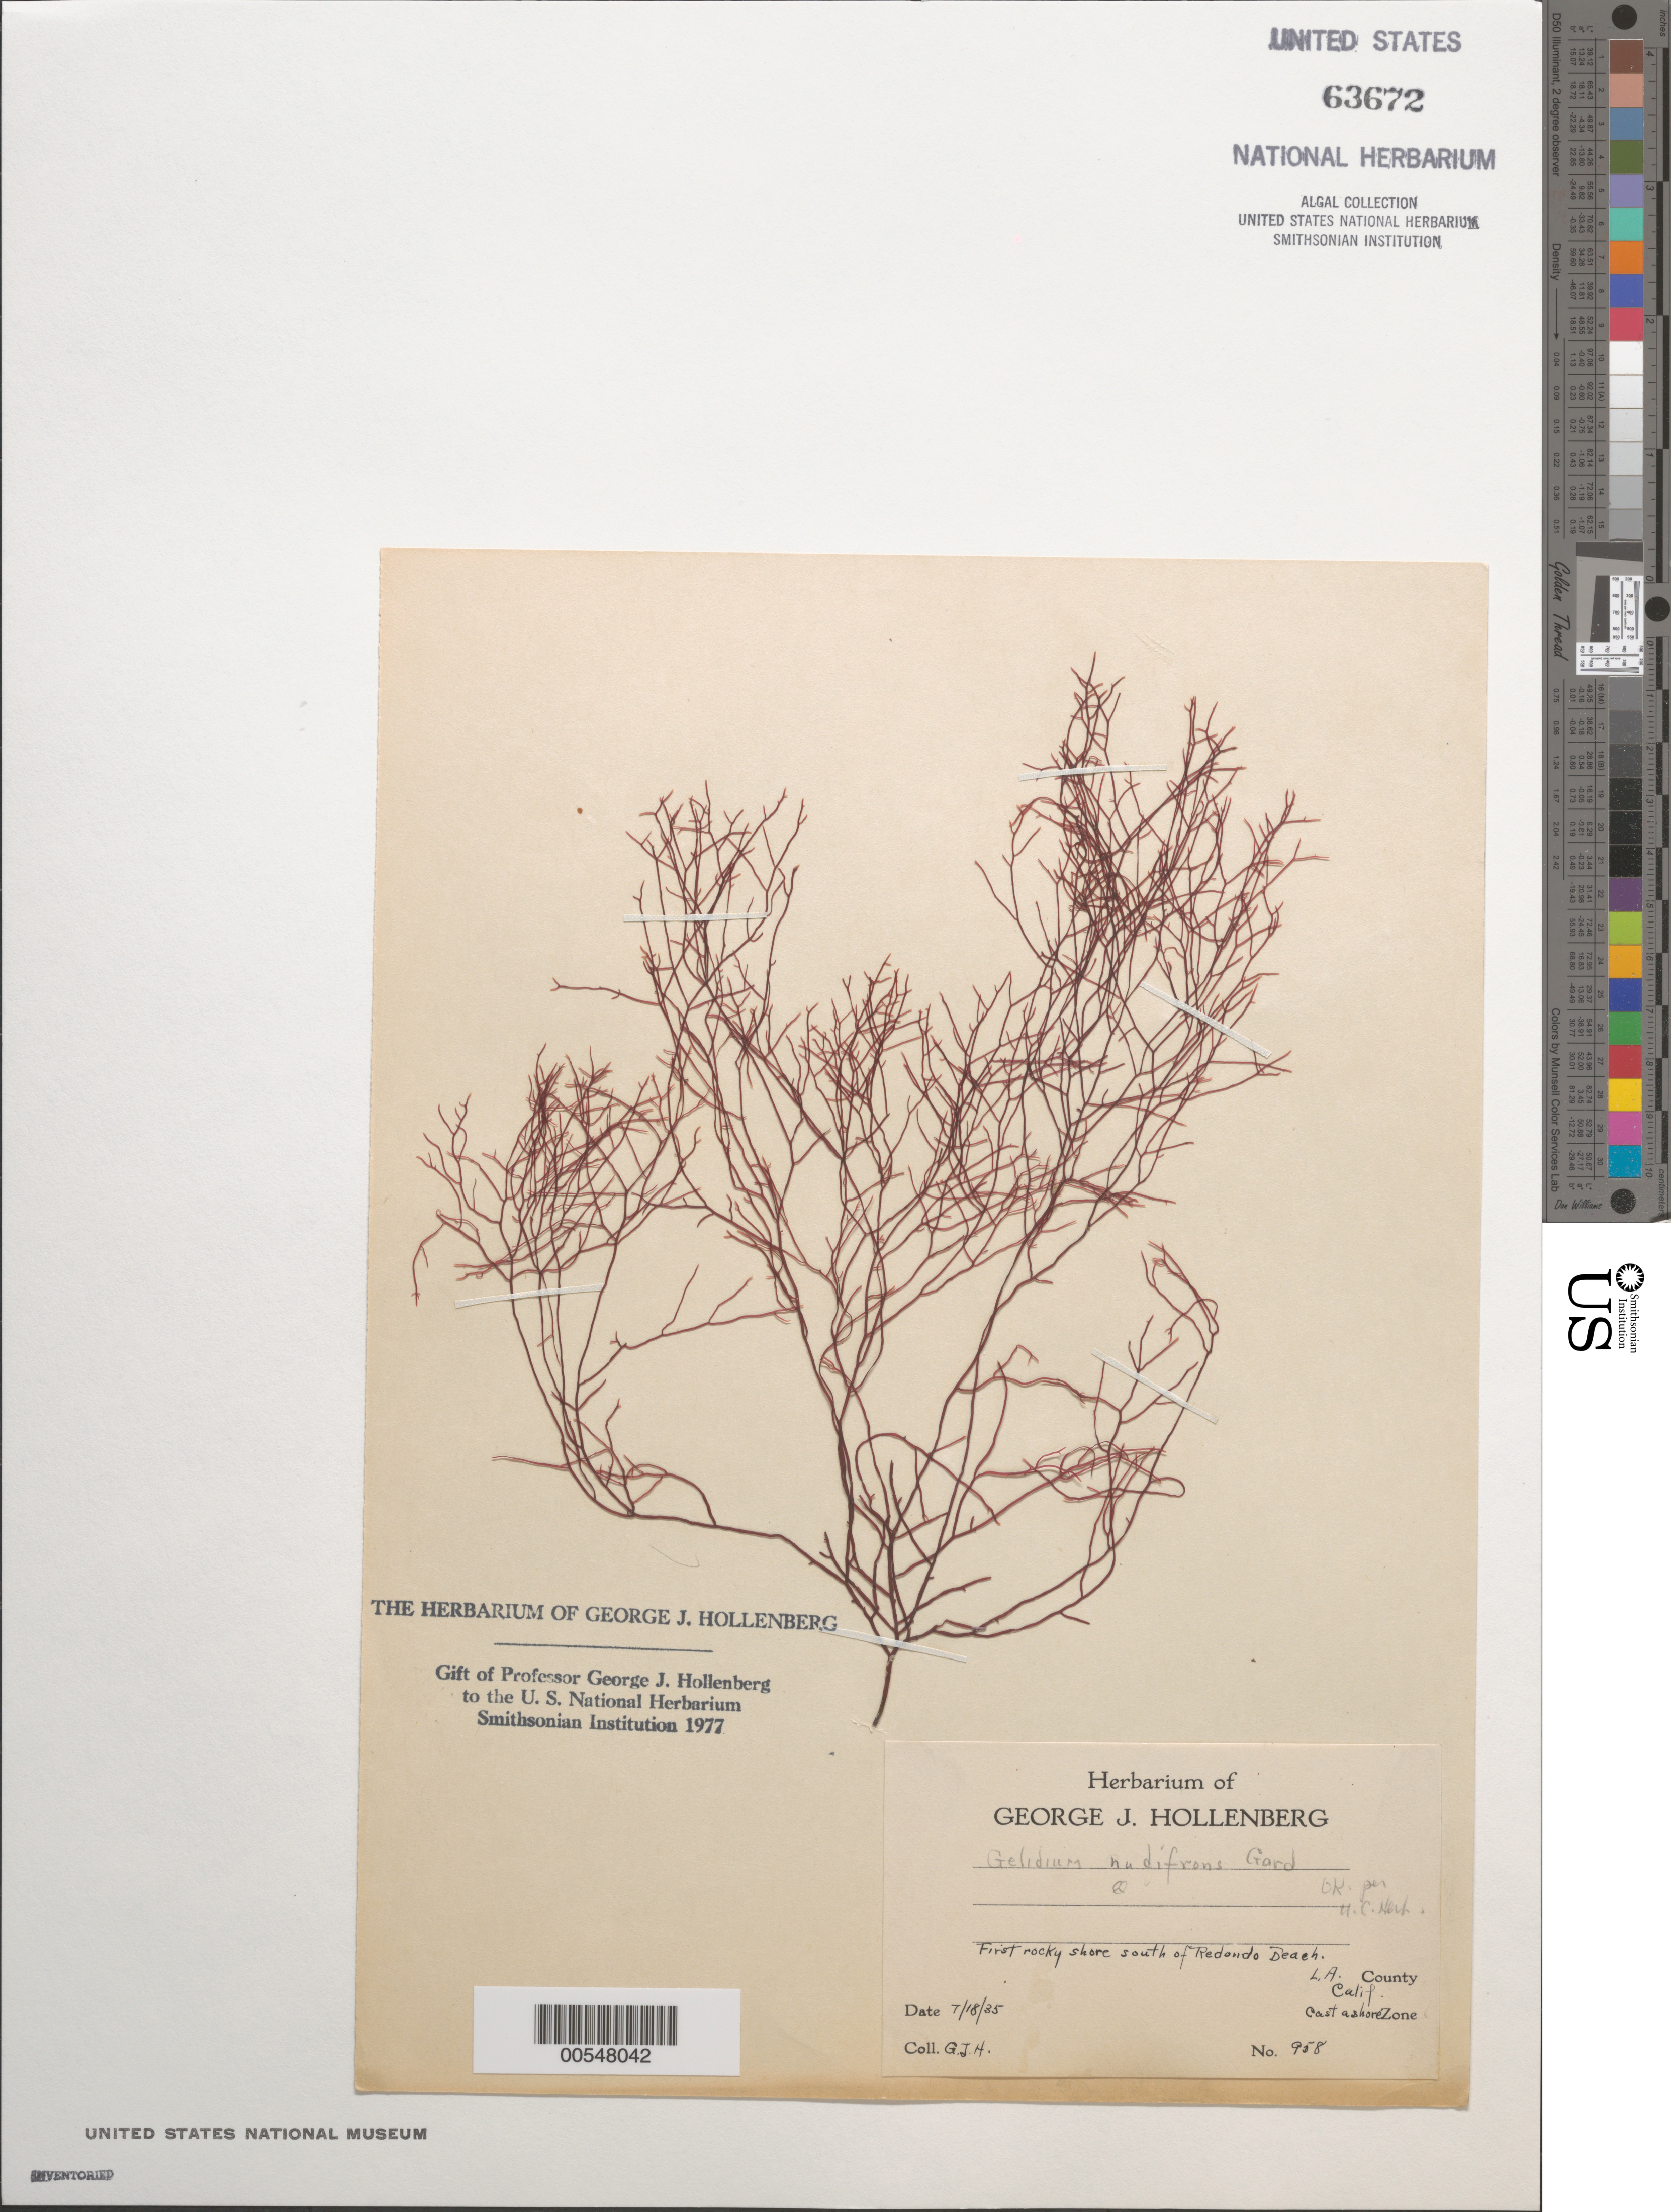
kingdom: Plantae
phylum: Rhodophyta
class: Florideophyceae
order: Gelidiales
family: Gelidiaceae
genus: Gelidium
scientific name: Gelidium nudifrons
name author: N.L. Gardner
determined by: Hollenberg, George J.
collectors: G. Hollenberg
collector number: GJH 958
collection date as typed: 18 Jul 1935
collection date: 1935-07-18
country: United States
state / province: California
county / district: Los Angeles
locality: South of Redondo Beach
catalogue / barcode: US 63672